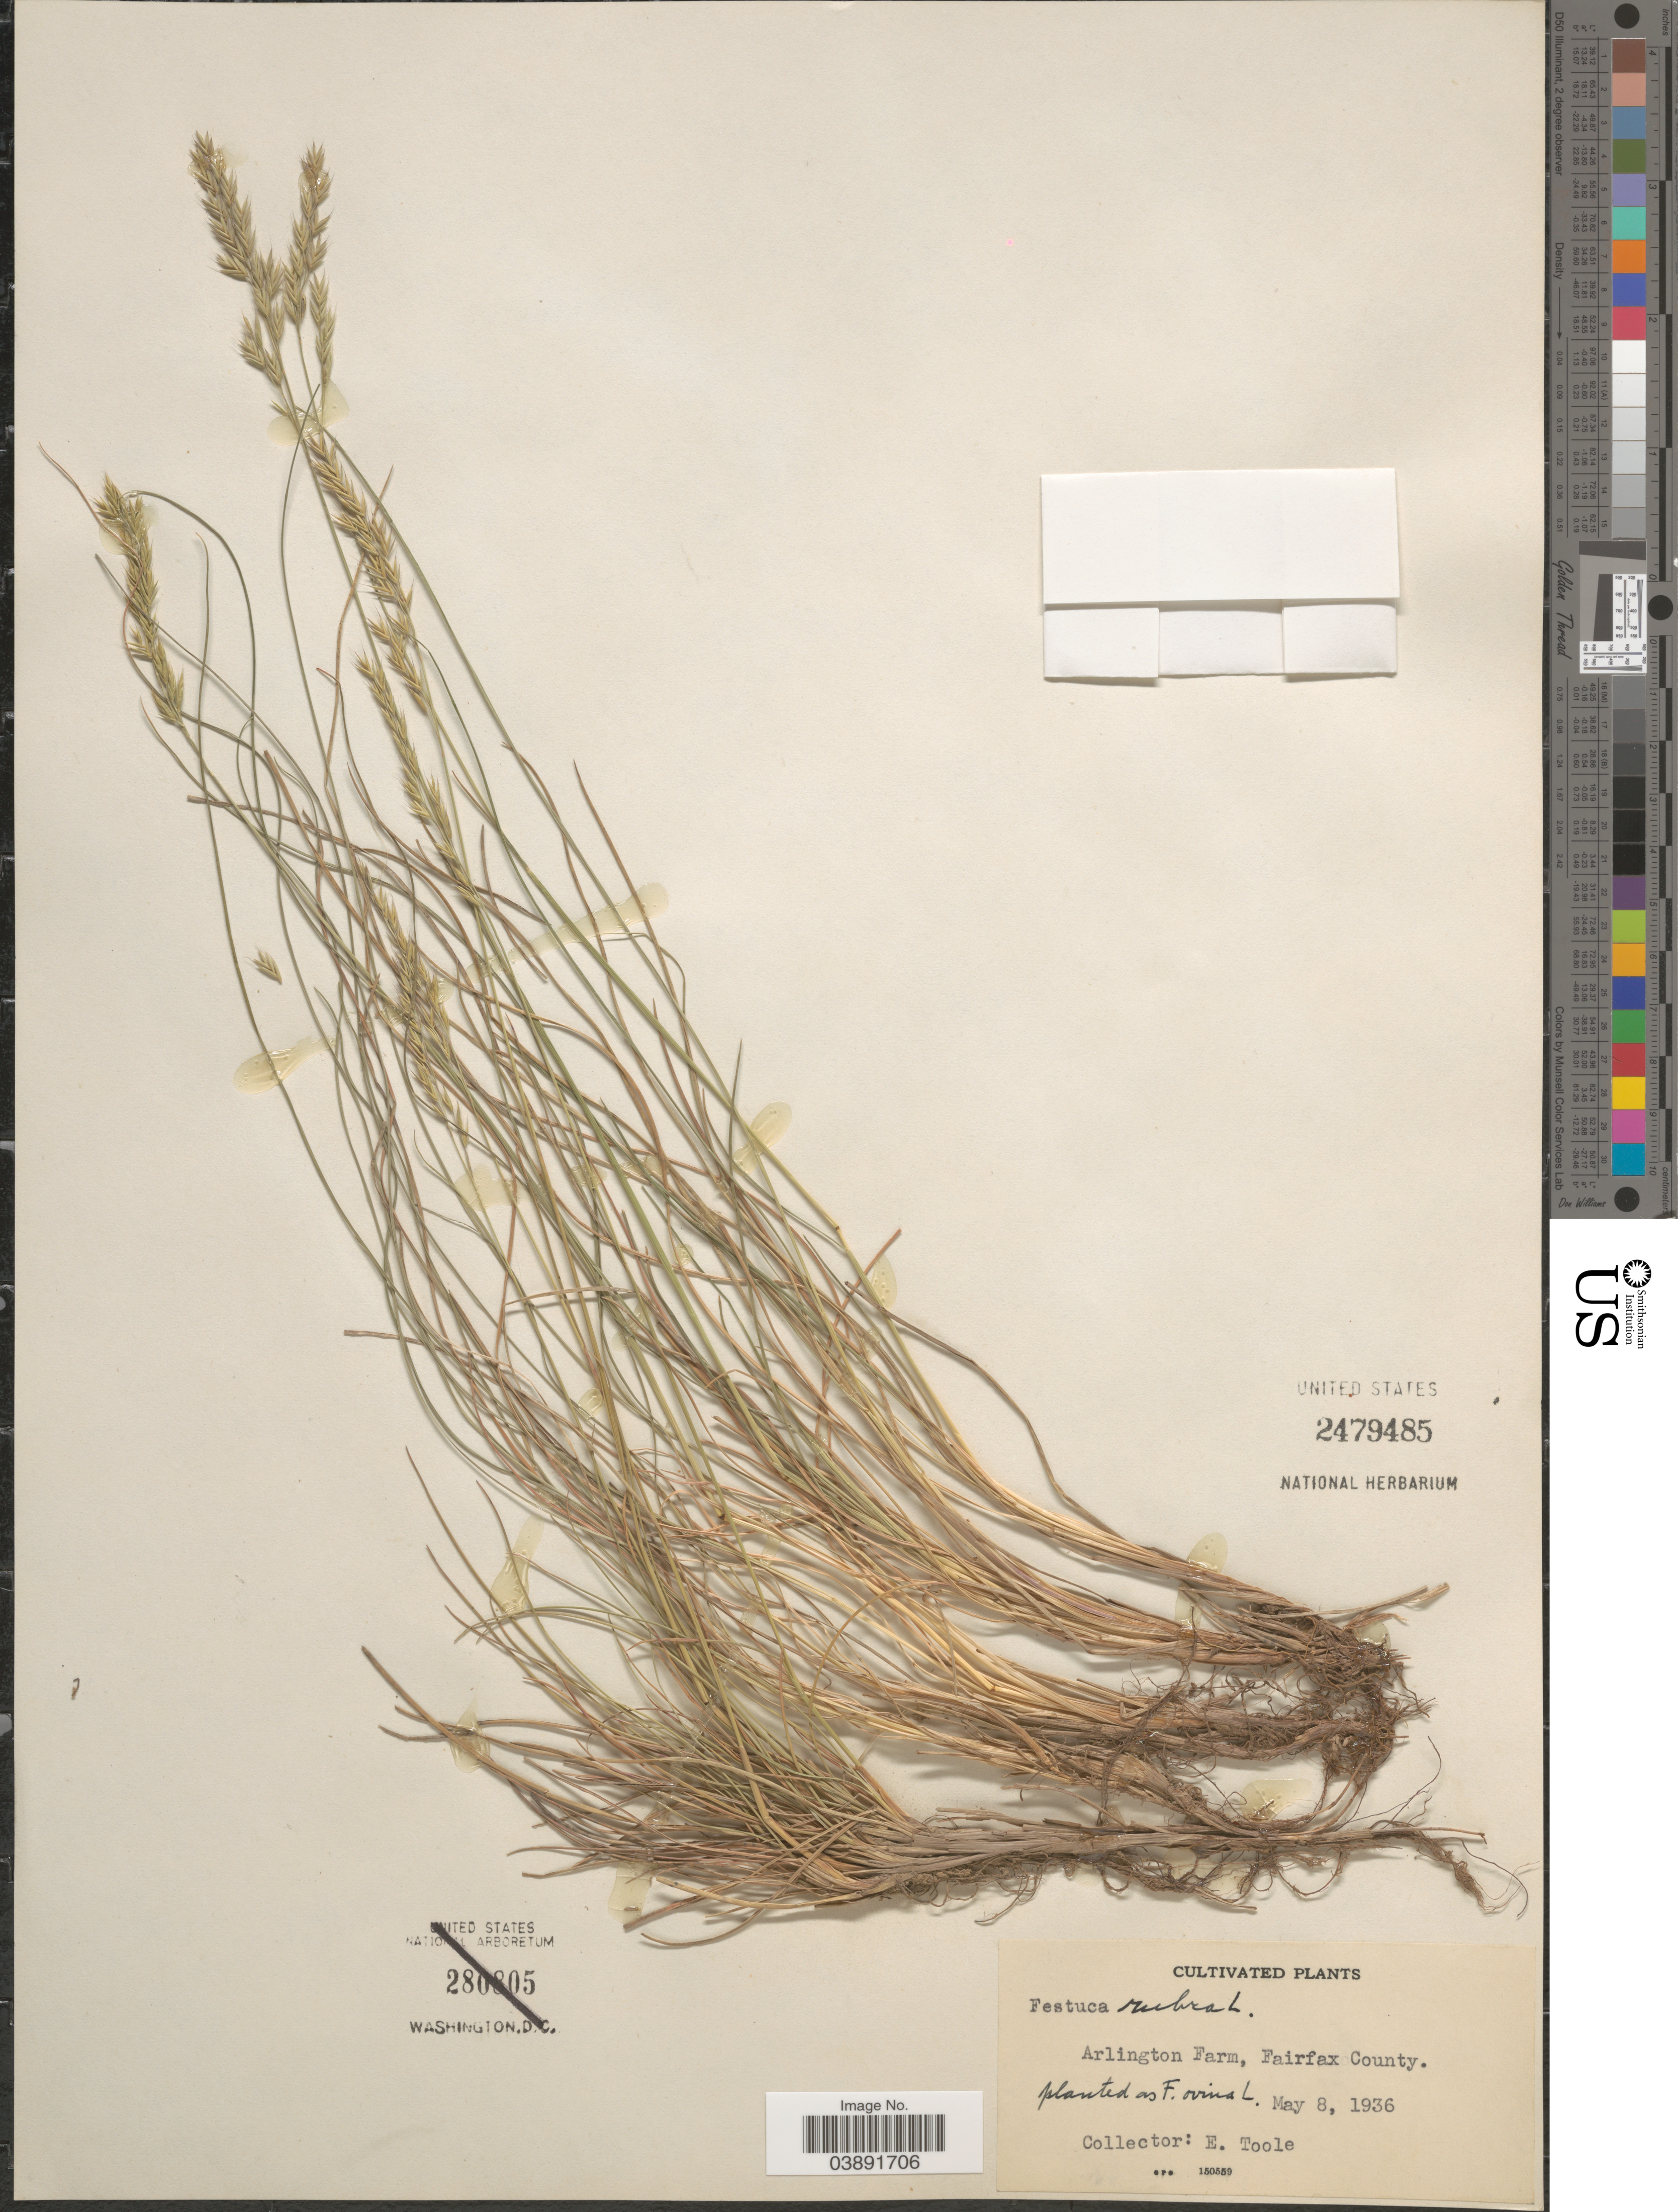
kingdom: Plantae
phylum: Tracheophyta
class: Liliopsida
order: Poales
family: Poaceae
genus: Festuca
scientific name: Festuca rubra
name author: L.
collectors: E. Toole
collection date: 1936-05-08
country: United States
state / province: Virginia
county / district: Fairfax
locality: Arlington Farm, Fairfax County.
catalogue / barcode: US 2479485